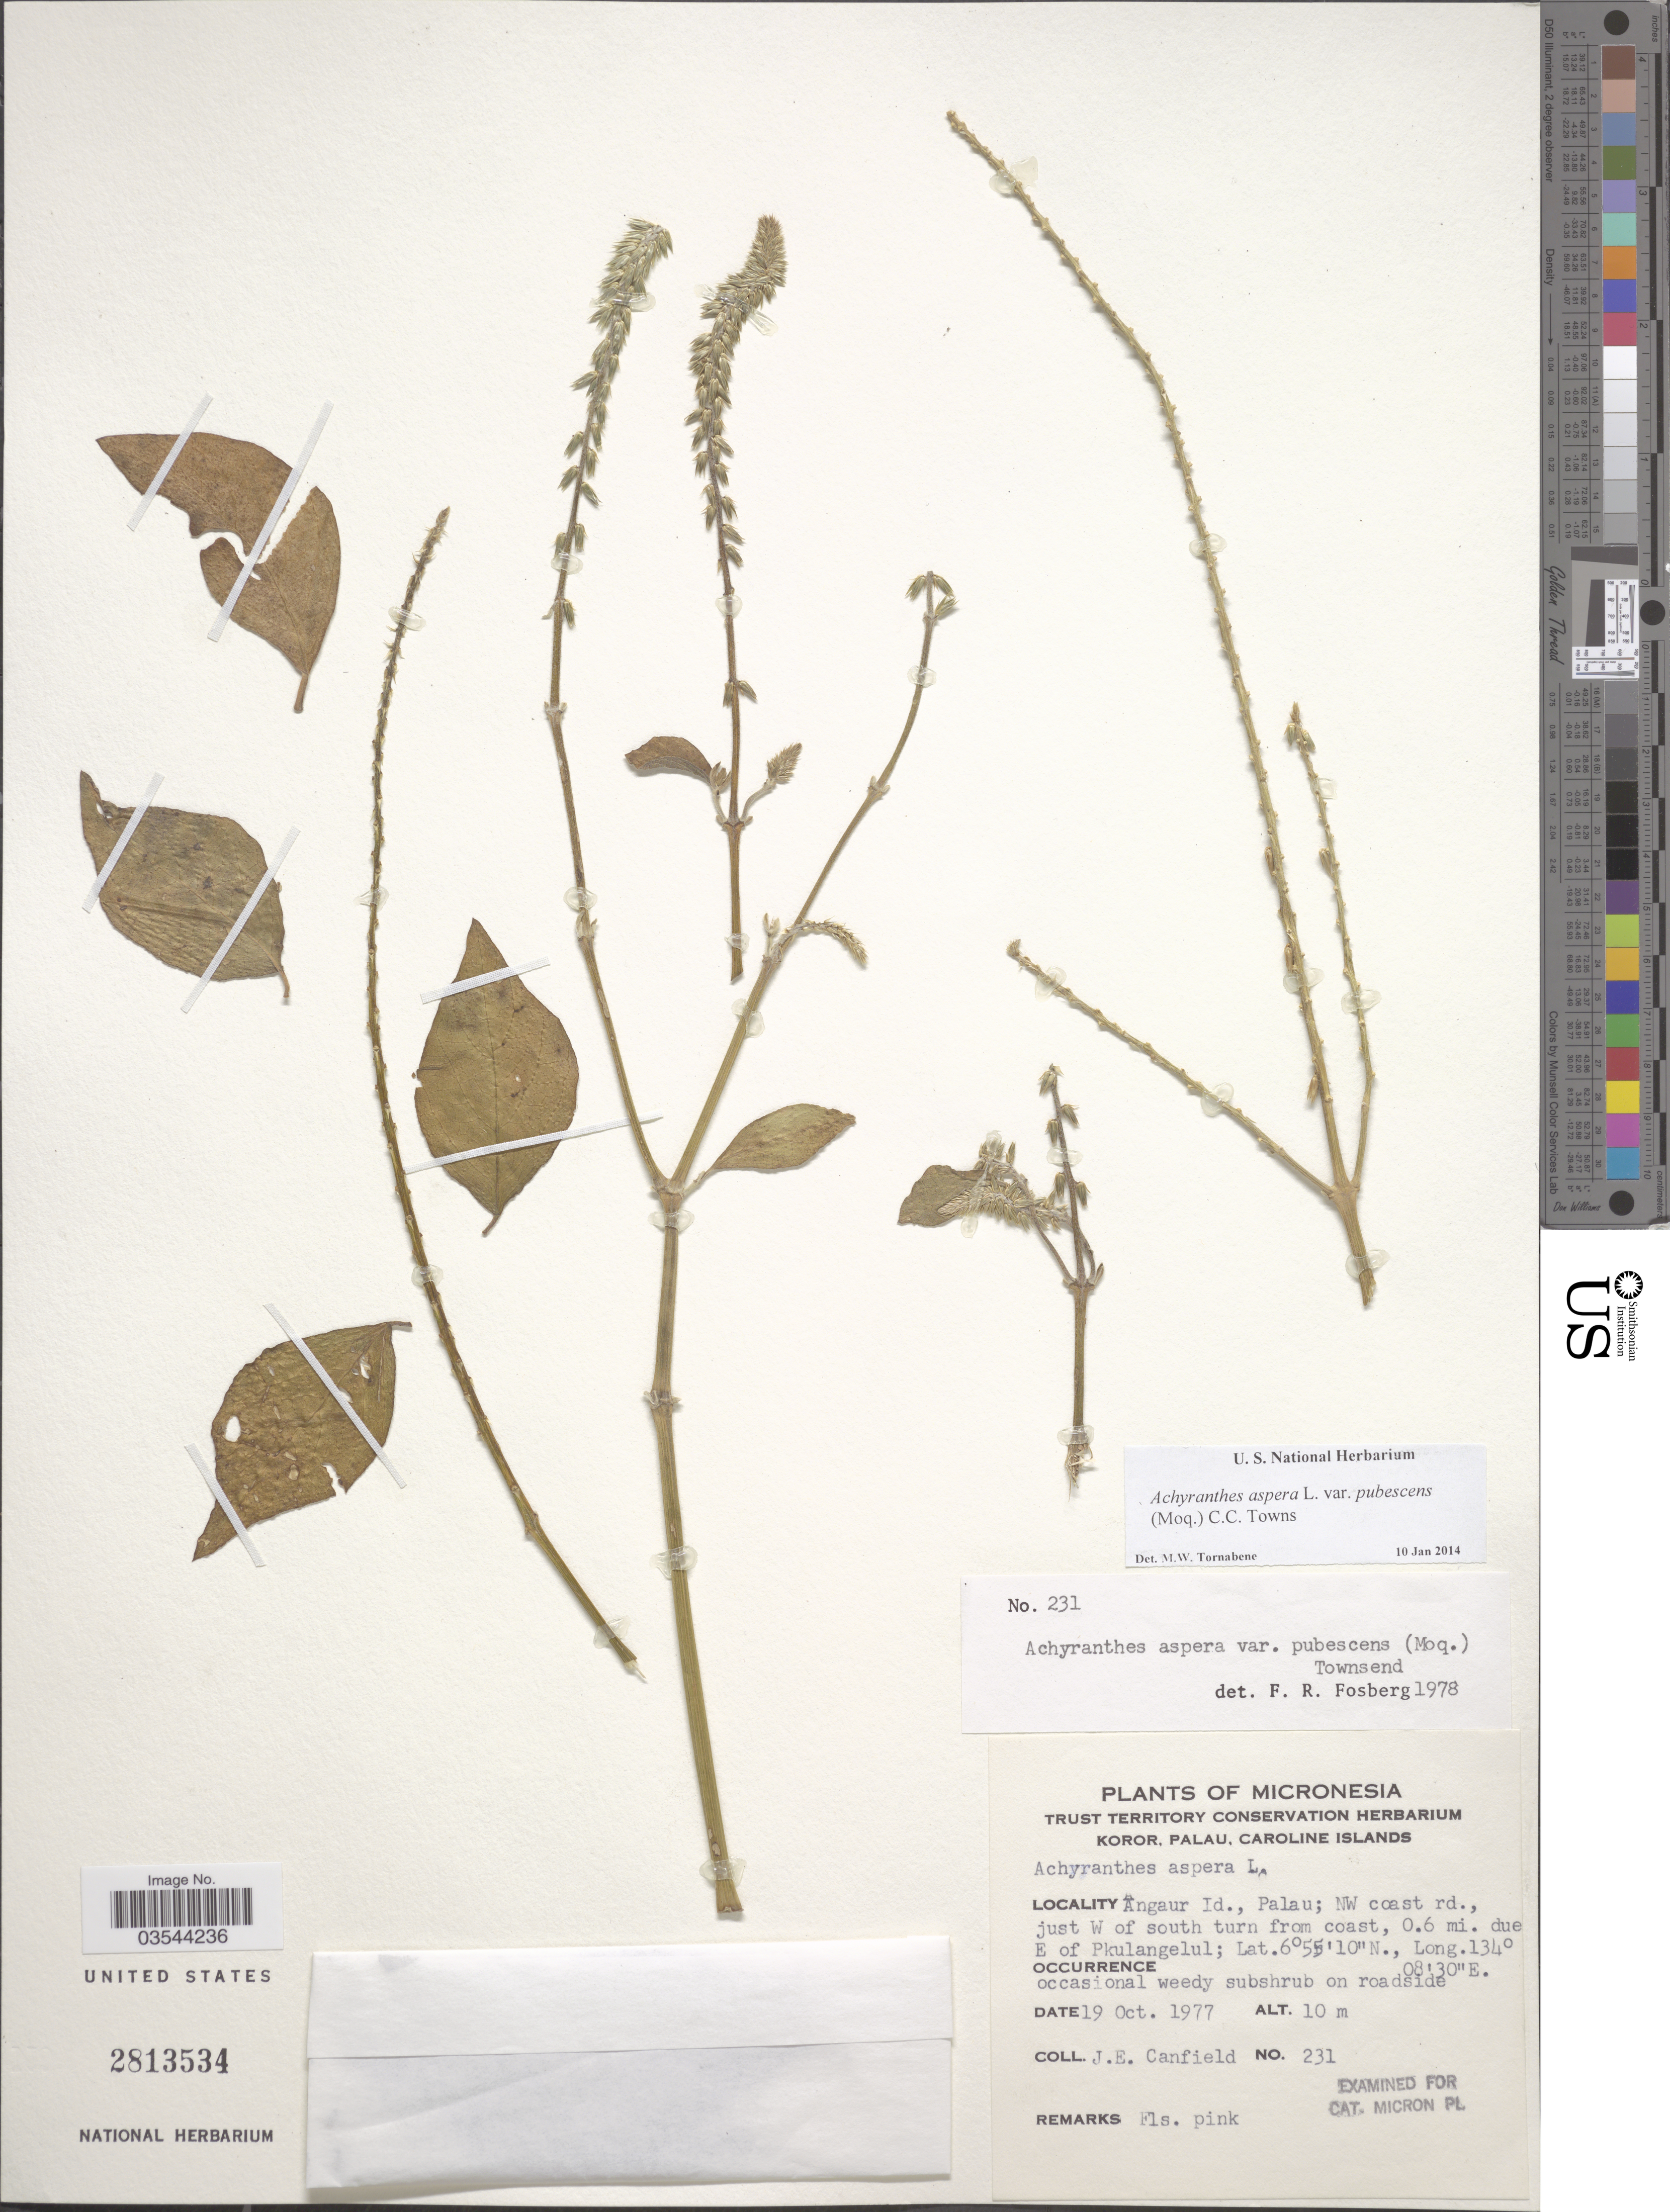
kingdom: Plantae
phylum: Tracheophyta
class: Magnoliopsida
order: Caryophyllales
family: Amaranthaceae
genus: Achyranthes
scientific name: Achyranthes aspera var. pubescens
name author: (Moq.) M. Gómez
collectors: J. E. Canfield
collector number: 231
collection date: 1977-10-19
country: Palau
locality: Angaur Id., Palau; NW coast rd., just W of south turn from coast, 0.6 mi. due E of Pkulangelul.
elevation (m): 10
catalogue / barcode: US 2813534